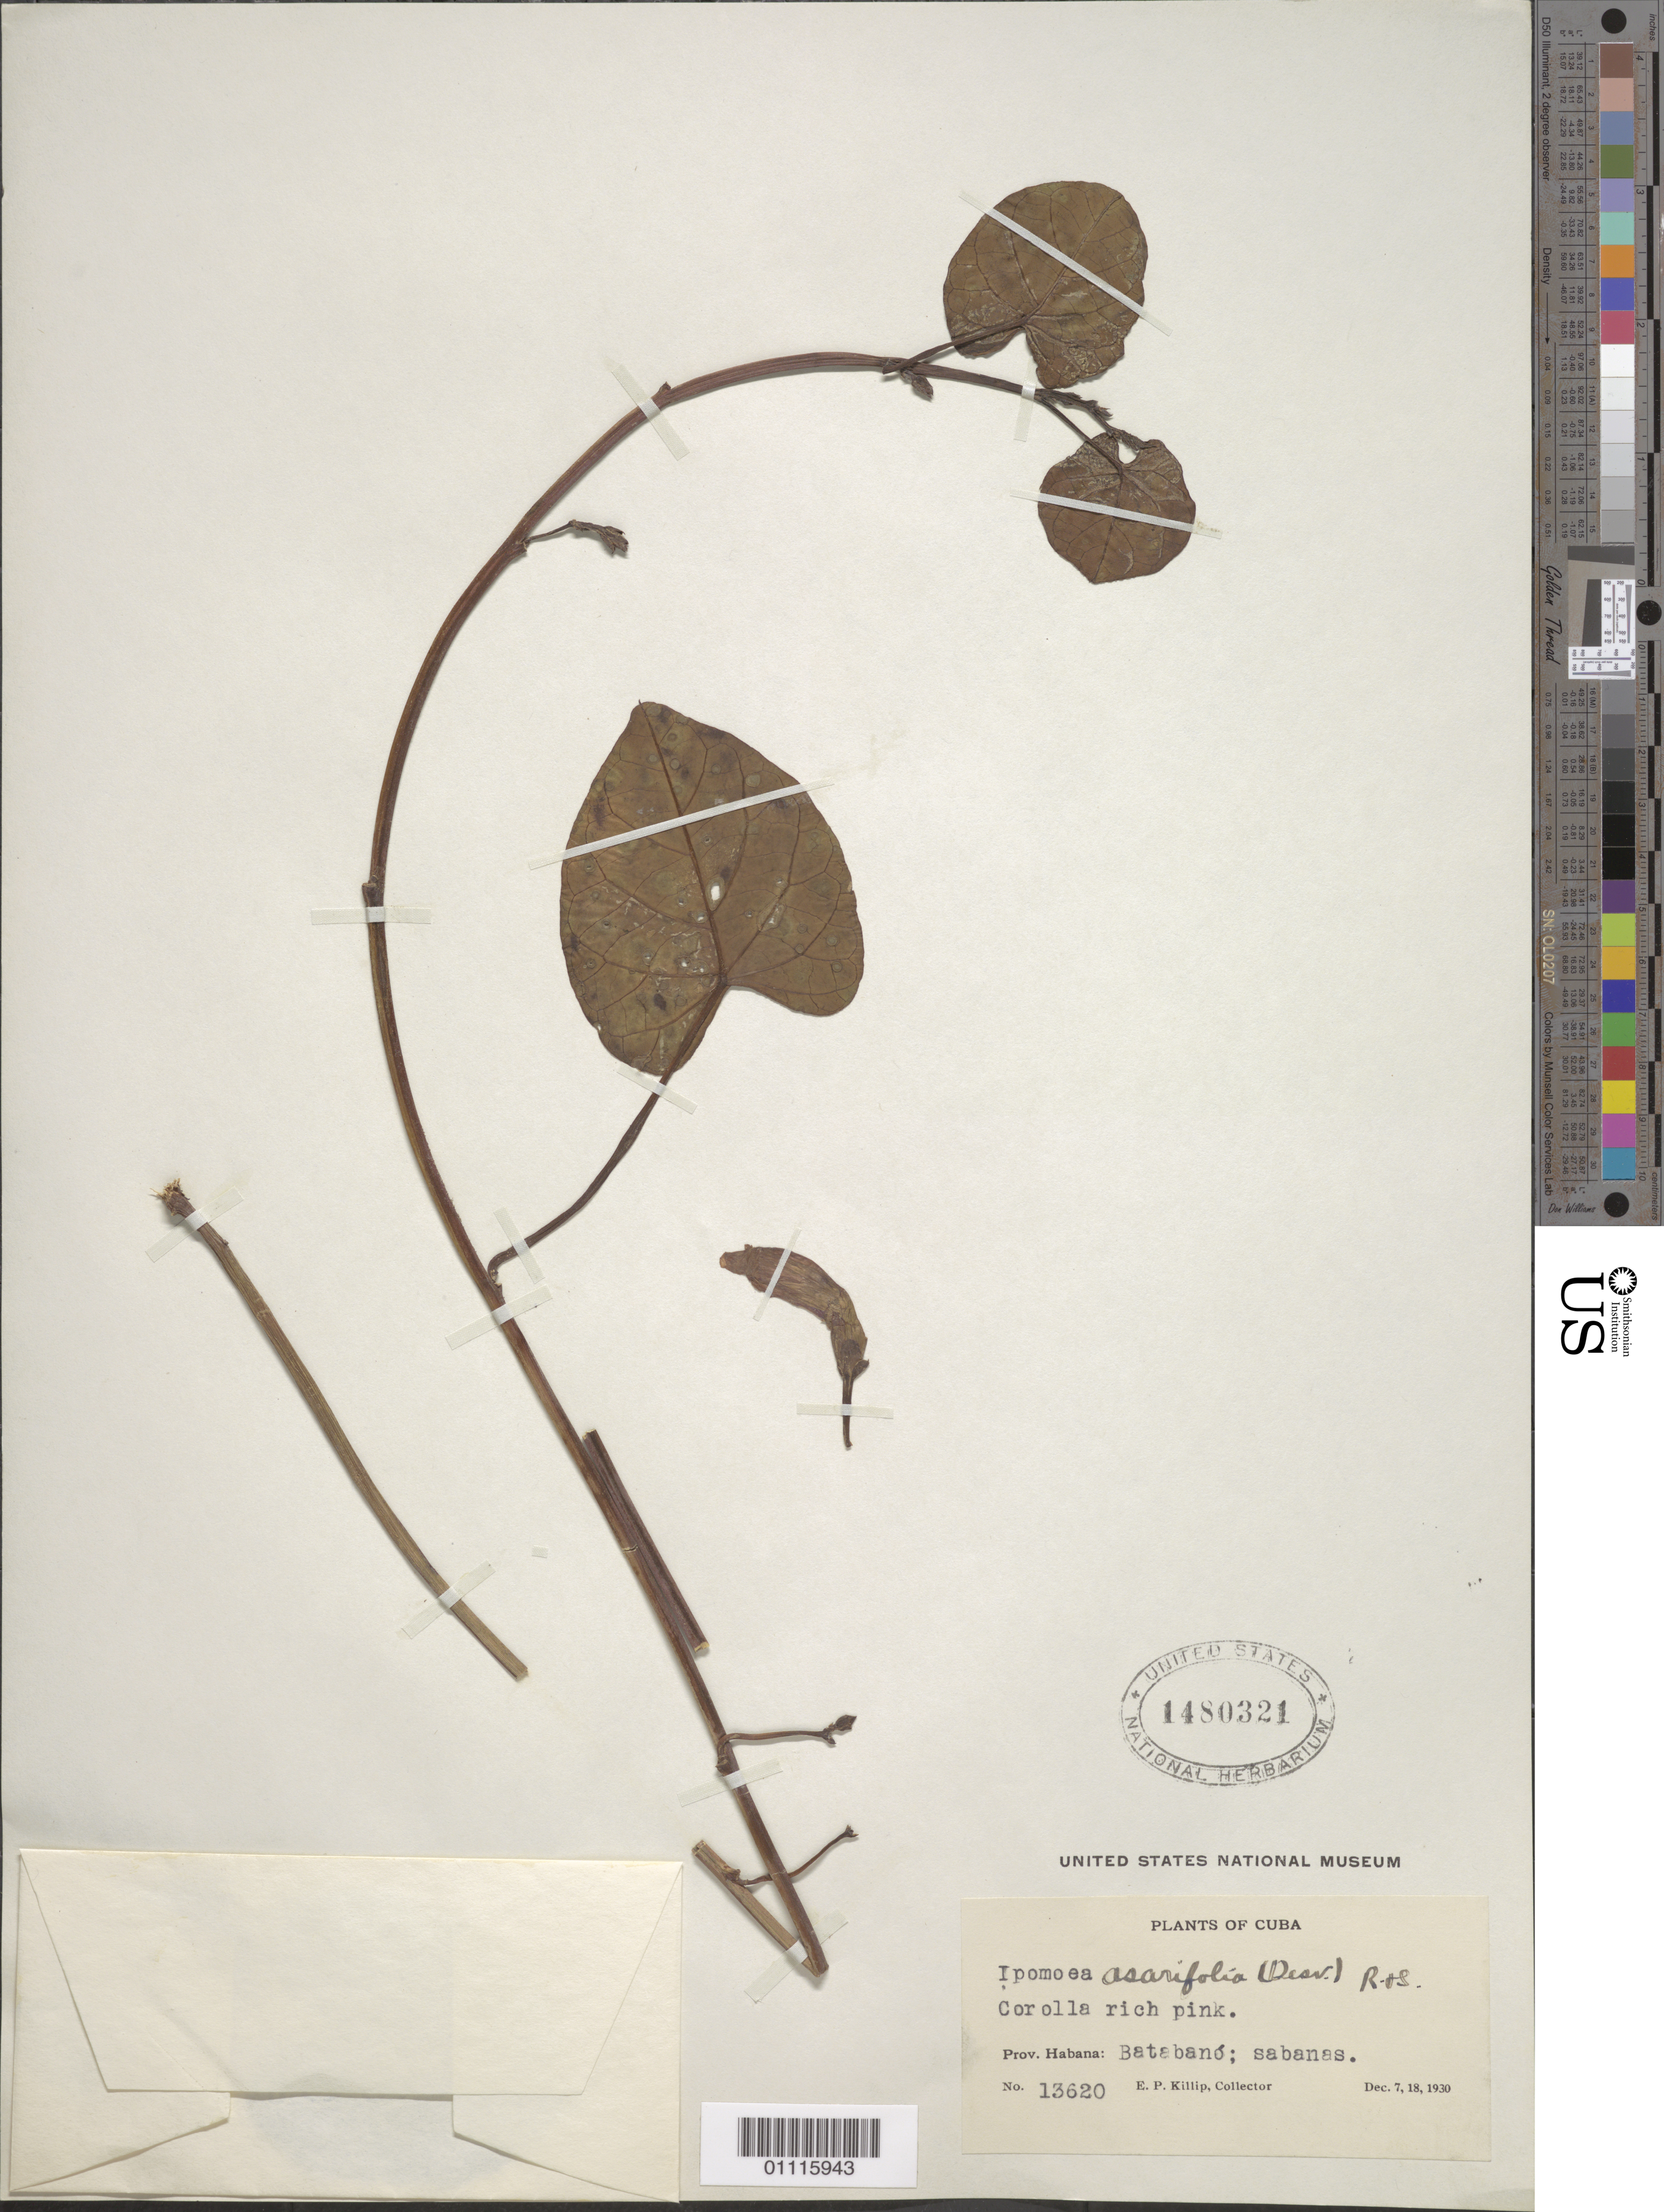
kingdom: Plantae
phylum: Tracheophyta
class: Magnoliopsida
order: Solanales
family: Convolvulaceae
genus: Ipomoea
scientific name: Ipomoea asarifolia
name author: (Desr.) Roem. & Schult.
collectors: E. P. Killip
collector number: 13620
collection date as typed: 07 Dec 1930 and 18 Dec 1930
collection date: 1930-12-07,1930-12-18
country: Cuba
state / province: La Habana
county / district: Batabanó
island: Cuba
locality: Sabanas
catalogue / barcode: US 1480321